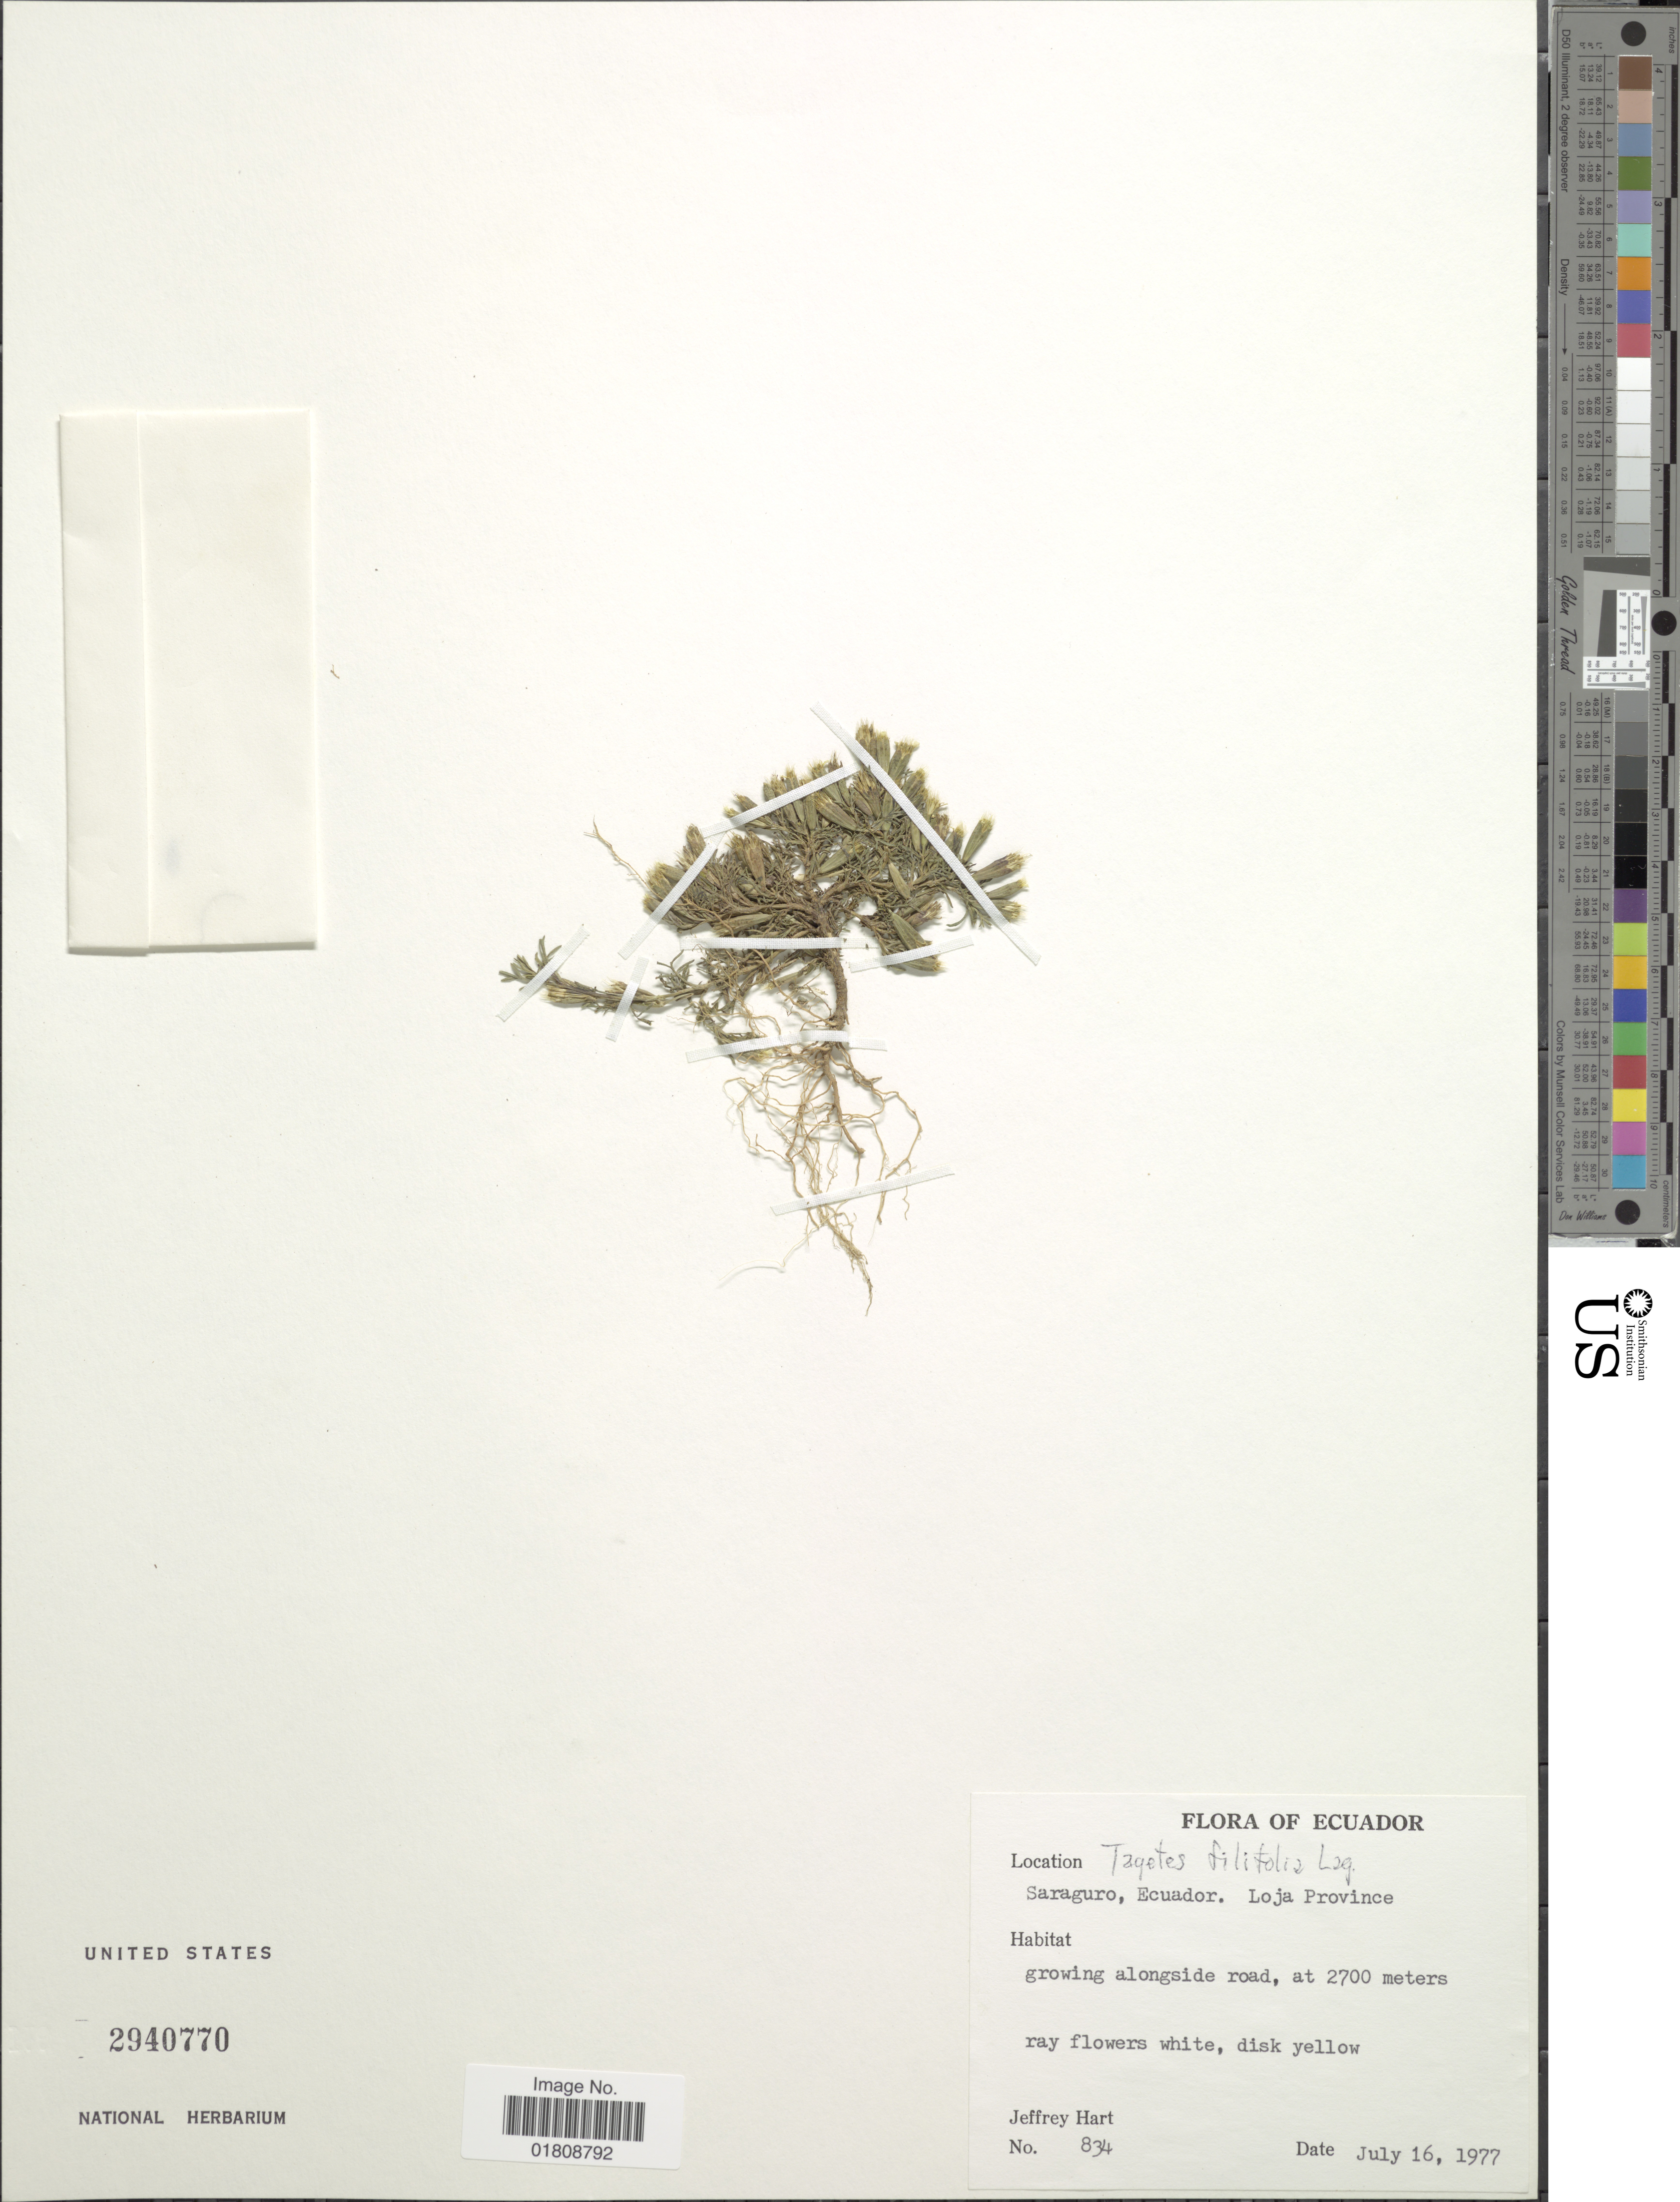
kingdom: Plantae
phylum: Tracheophyta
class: Magnoliopsida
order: Asterales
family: Asteraceae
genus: Tagetes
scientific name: Tagetes filifolia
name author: Lag.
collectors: J. A. Hart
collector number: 834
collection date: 1977-07-16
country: Ecuador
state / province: Loja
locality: Saraguro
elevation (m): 2700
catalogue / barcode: US 2940770